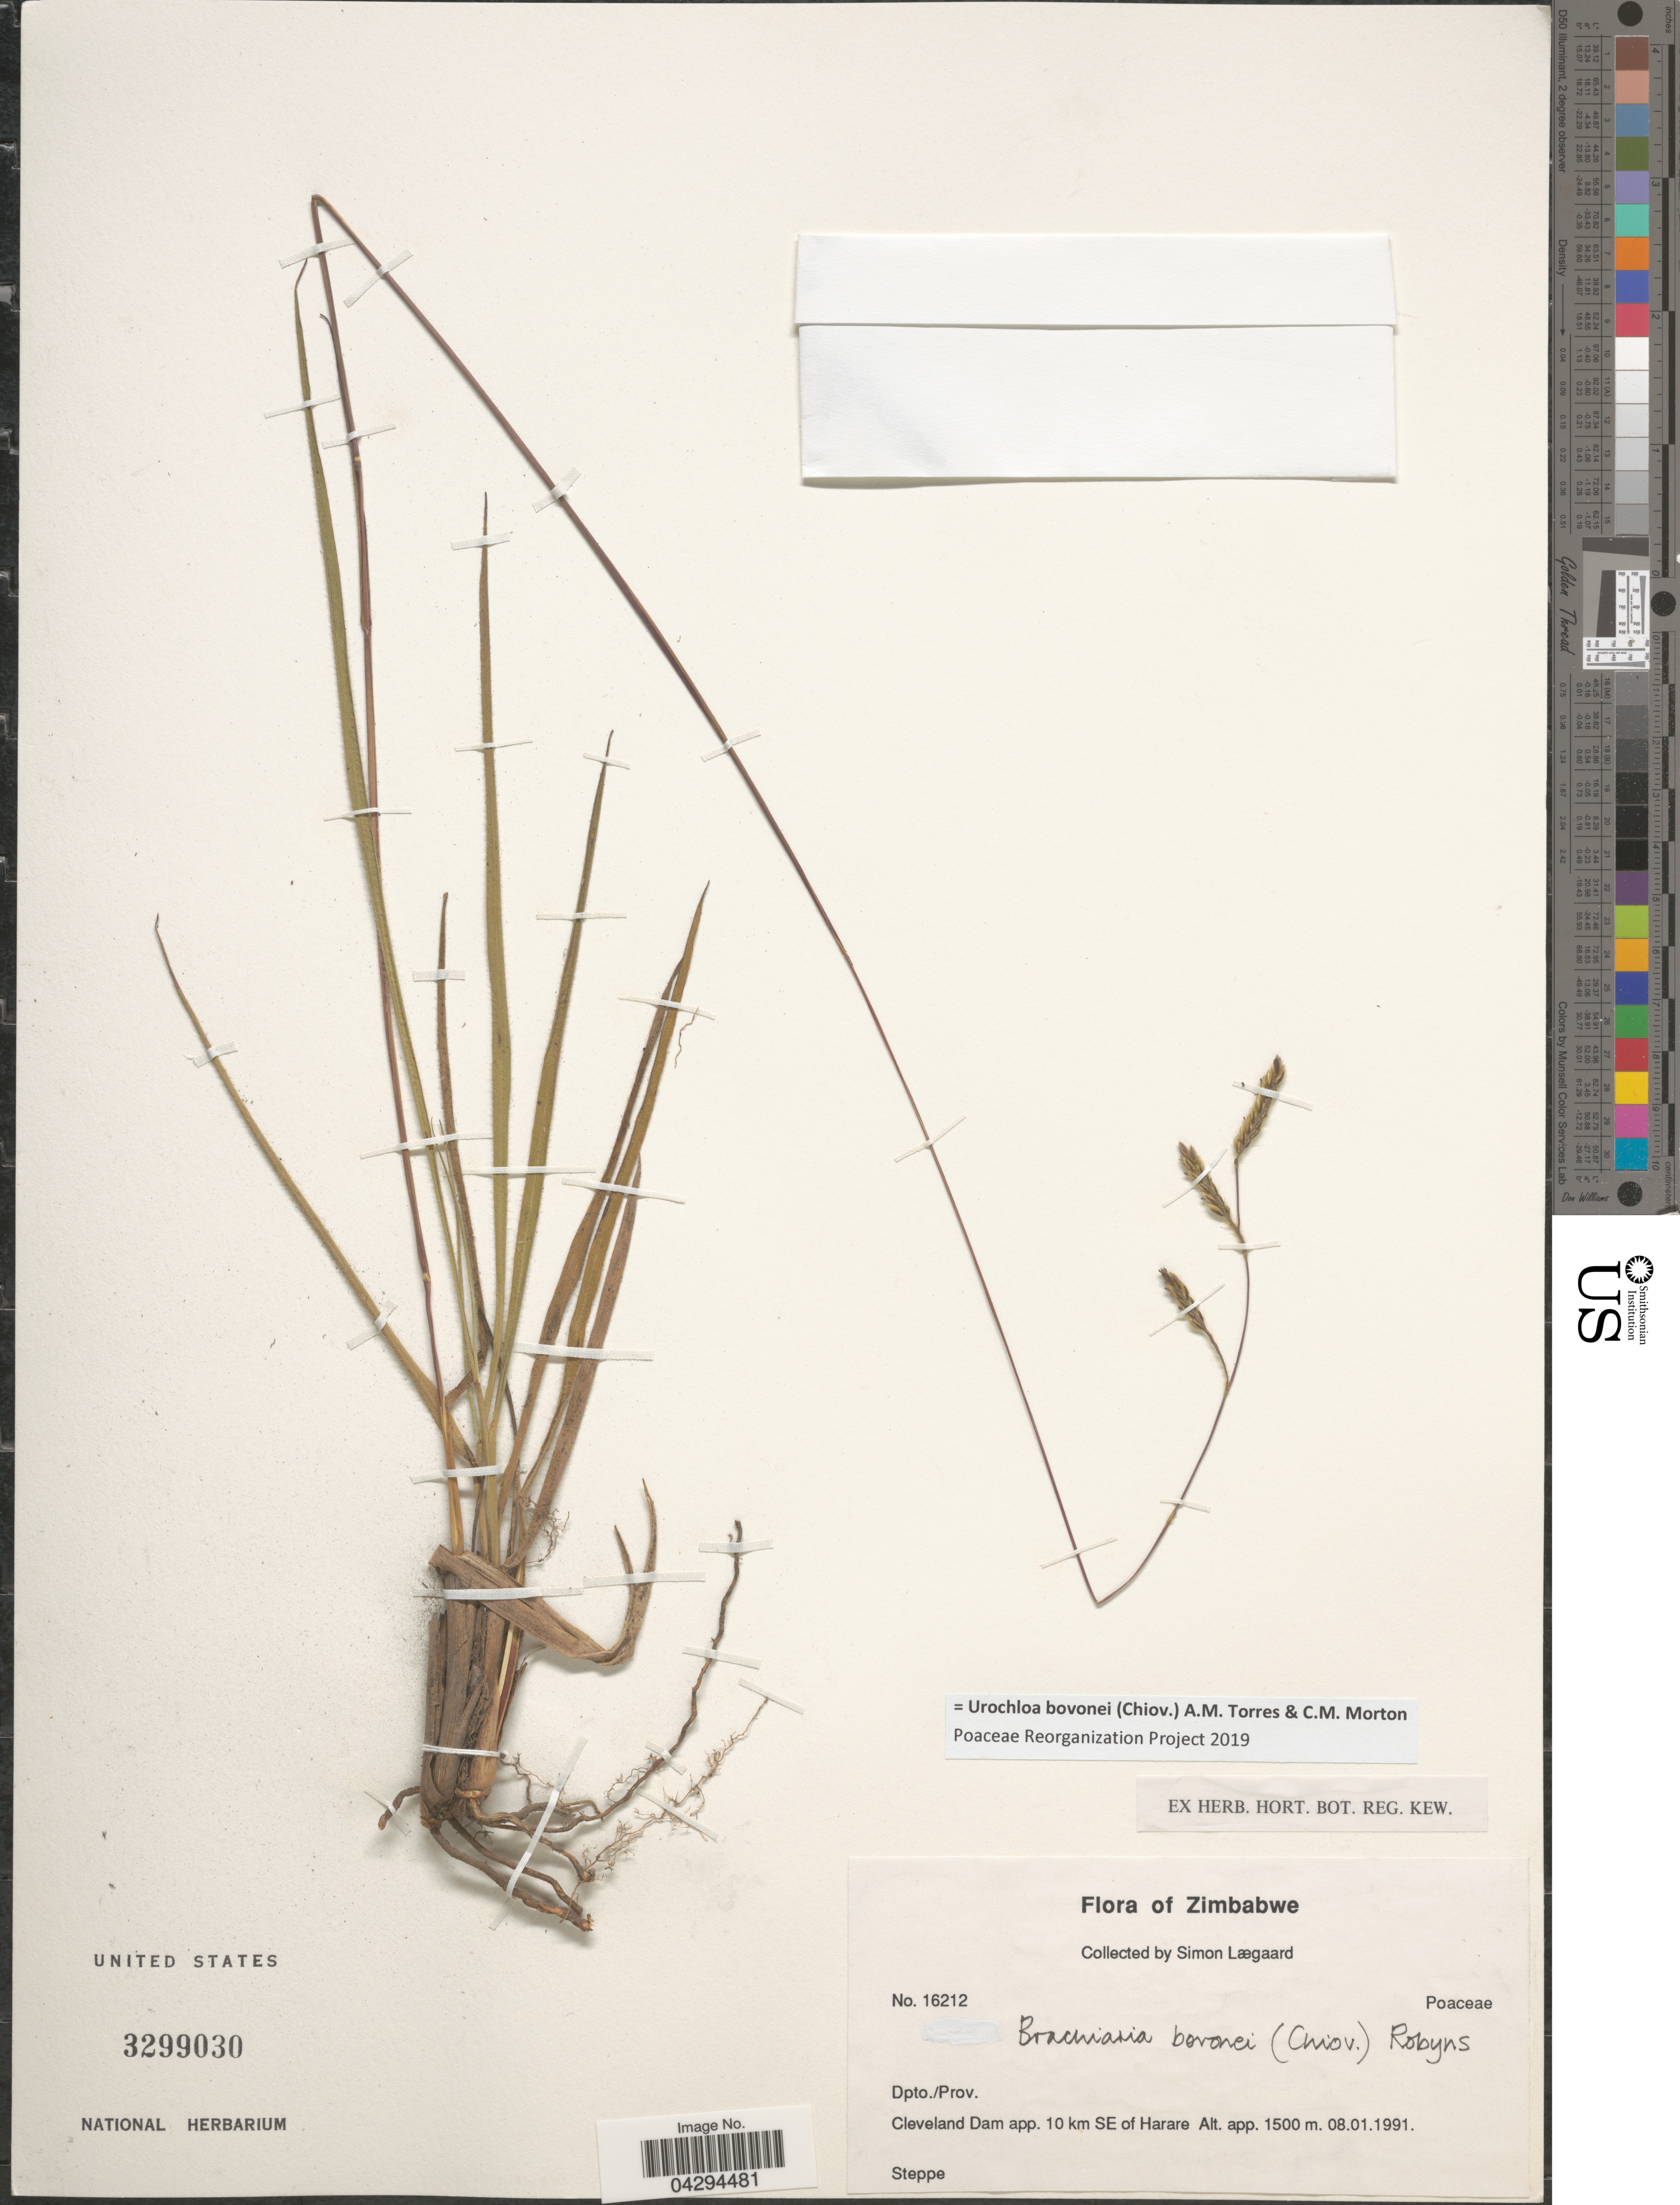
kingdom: Plantae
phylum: Tracheophyta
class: Liliopsida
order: Poales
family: Poaceae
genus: Urochloa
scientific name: Urochloa bovonei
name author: (Chiov.) A.M. Torres & C.M. Morton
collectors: S. Lægaard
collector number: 16212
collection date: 1991-01-08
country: Zimbabwe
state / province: Harare (city)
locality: Dpto./Prov. Cleveland Dam app. 10 km SE of Harare.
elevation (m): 1500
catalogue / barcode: US 3299030